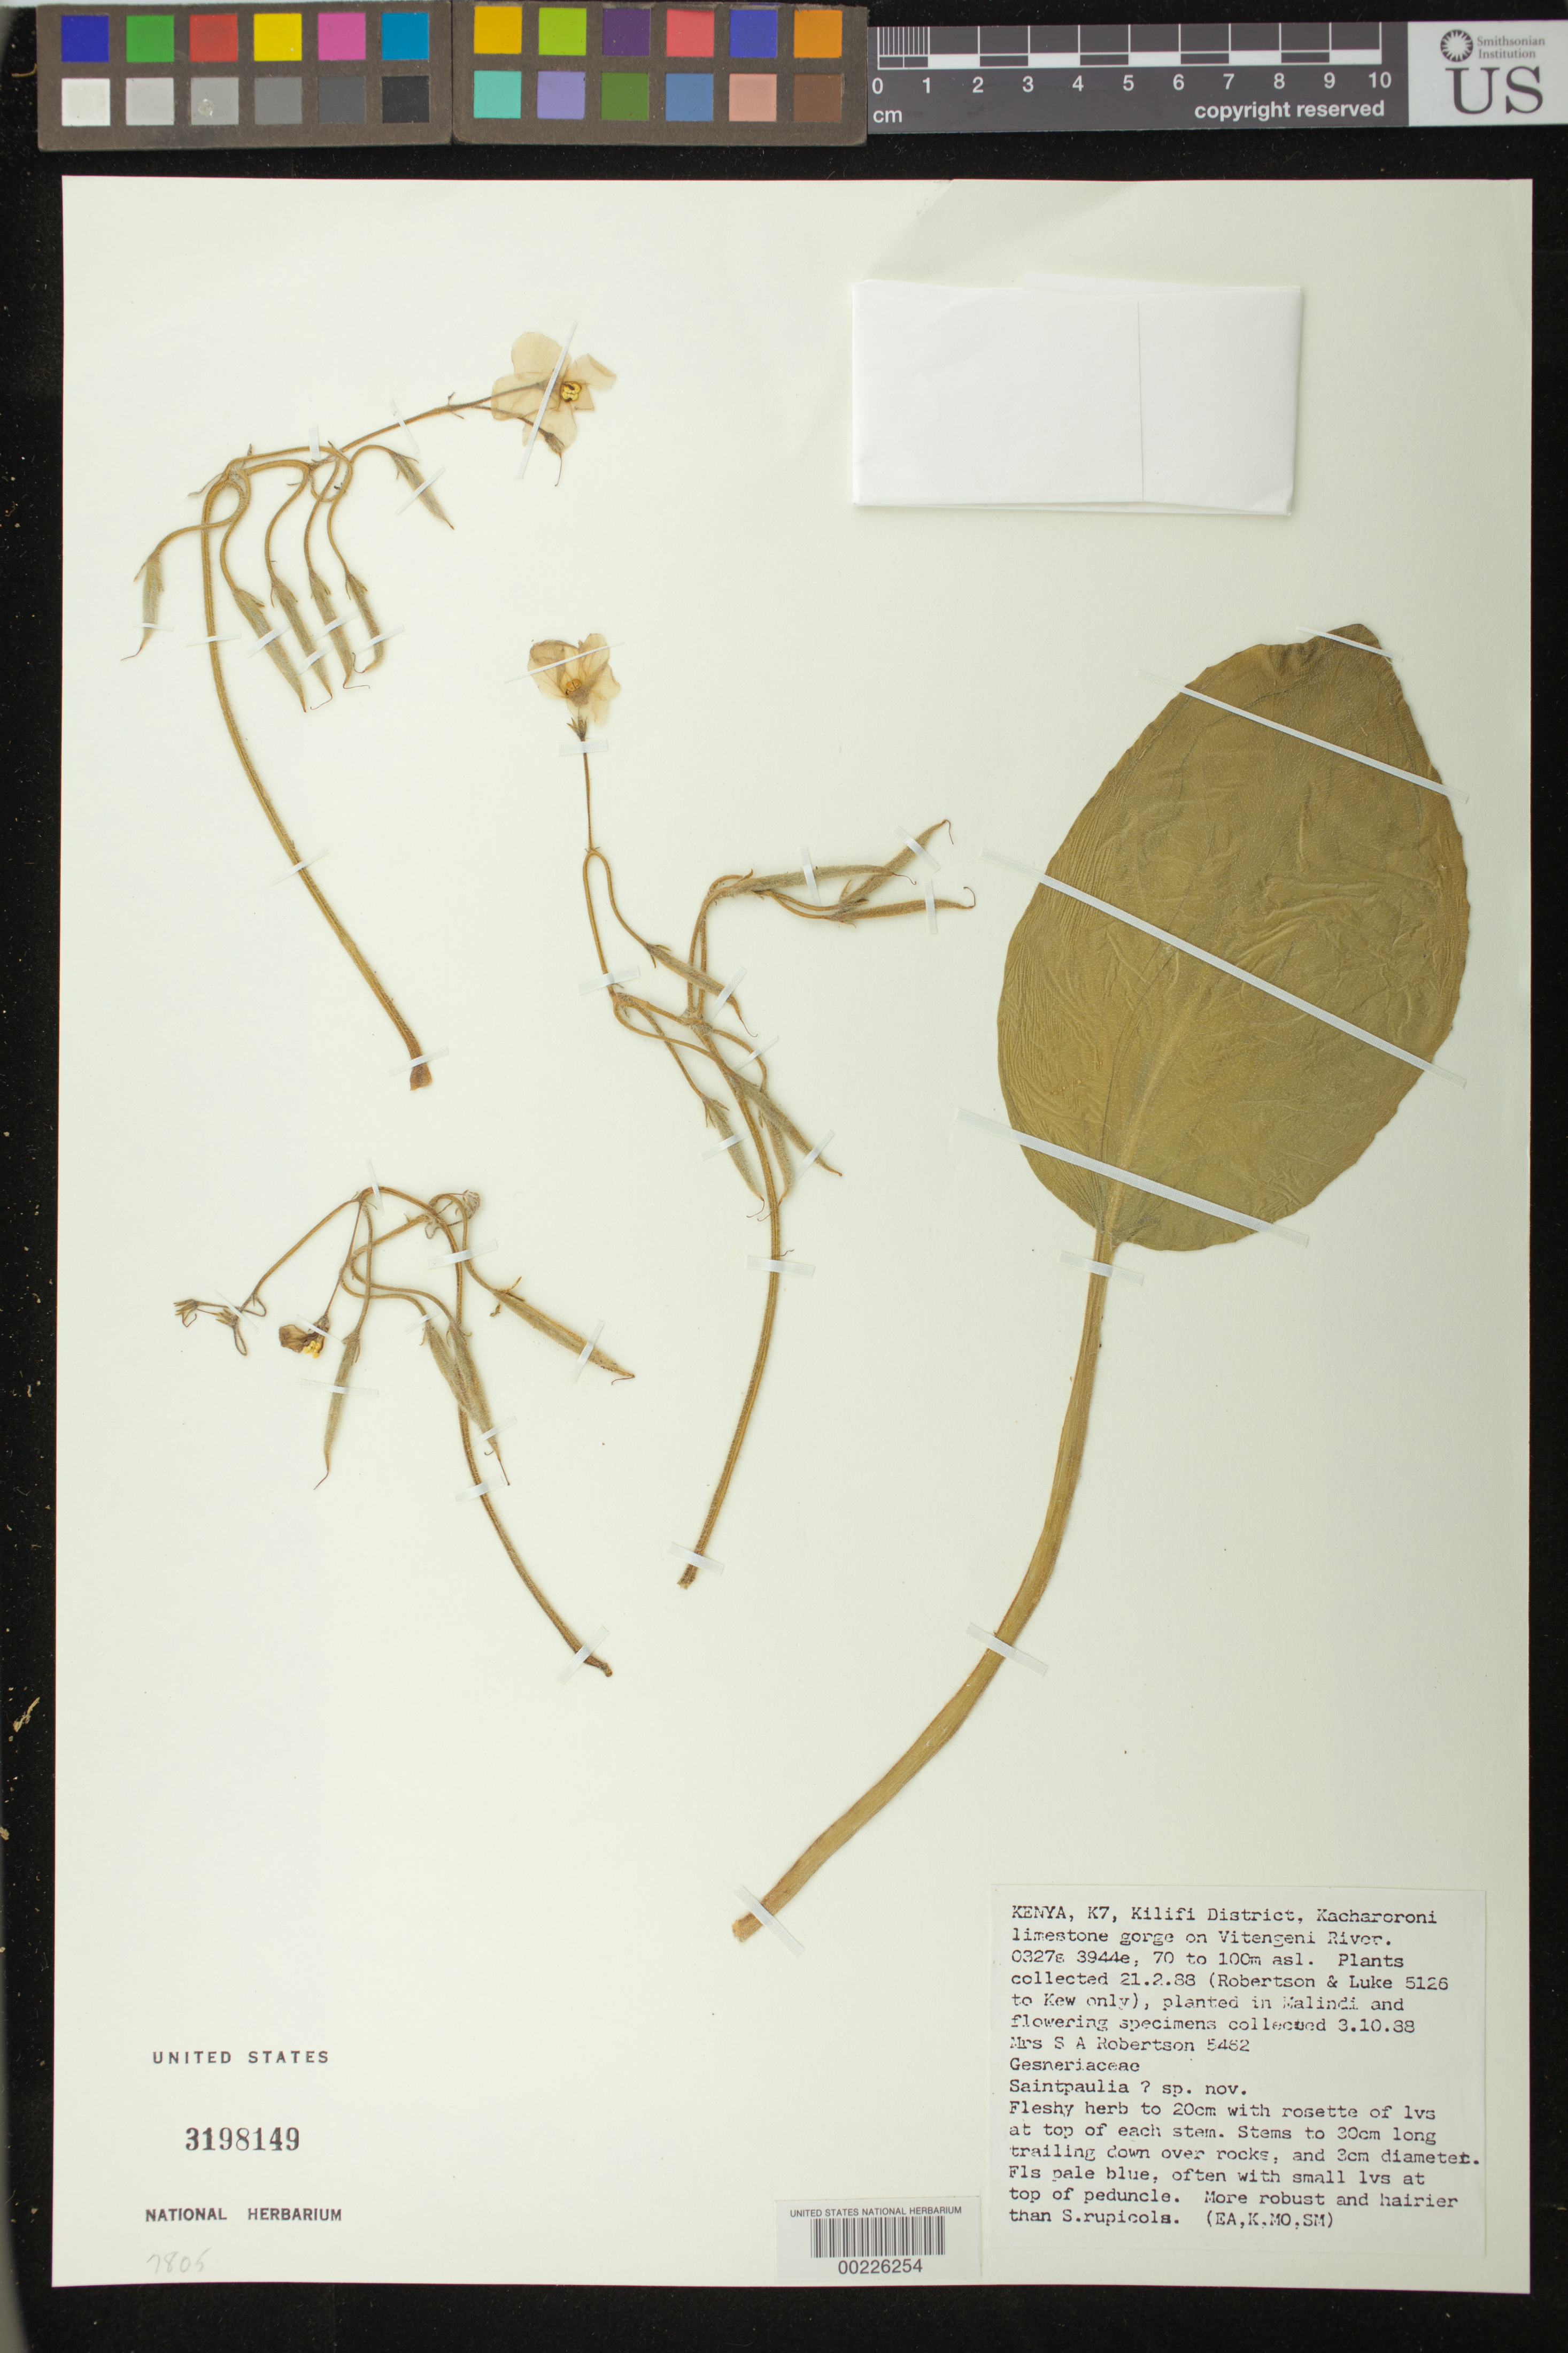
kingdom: Plantae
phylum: Tracheophyta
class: Magnoliopsida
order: Lamiales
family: Gesneriaceae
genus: Streptocarpus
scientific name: Streptocarpus ionanthus subsp. rupicola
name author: (B.L. Burtt) Christenh.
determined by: Skog, Laurence E.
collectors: Mrs. S. A. Robertson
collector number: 5462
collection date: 1988-10-03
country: Kenya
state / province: Kilifi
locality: Malindi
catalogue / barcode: US 3198149